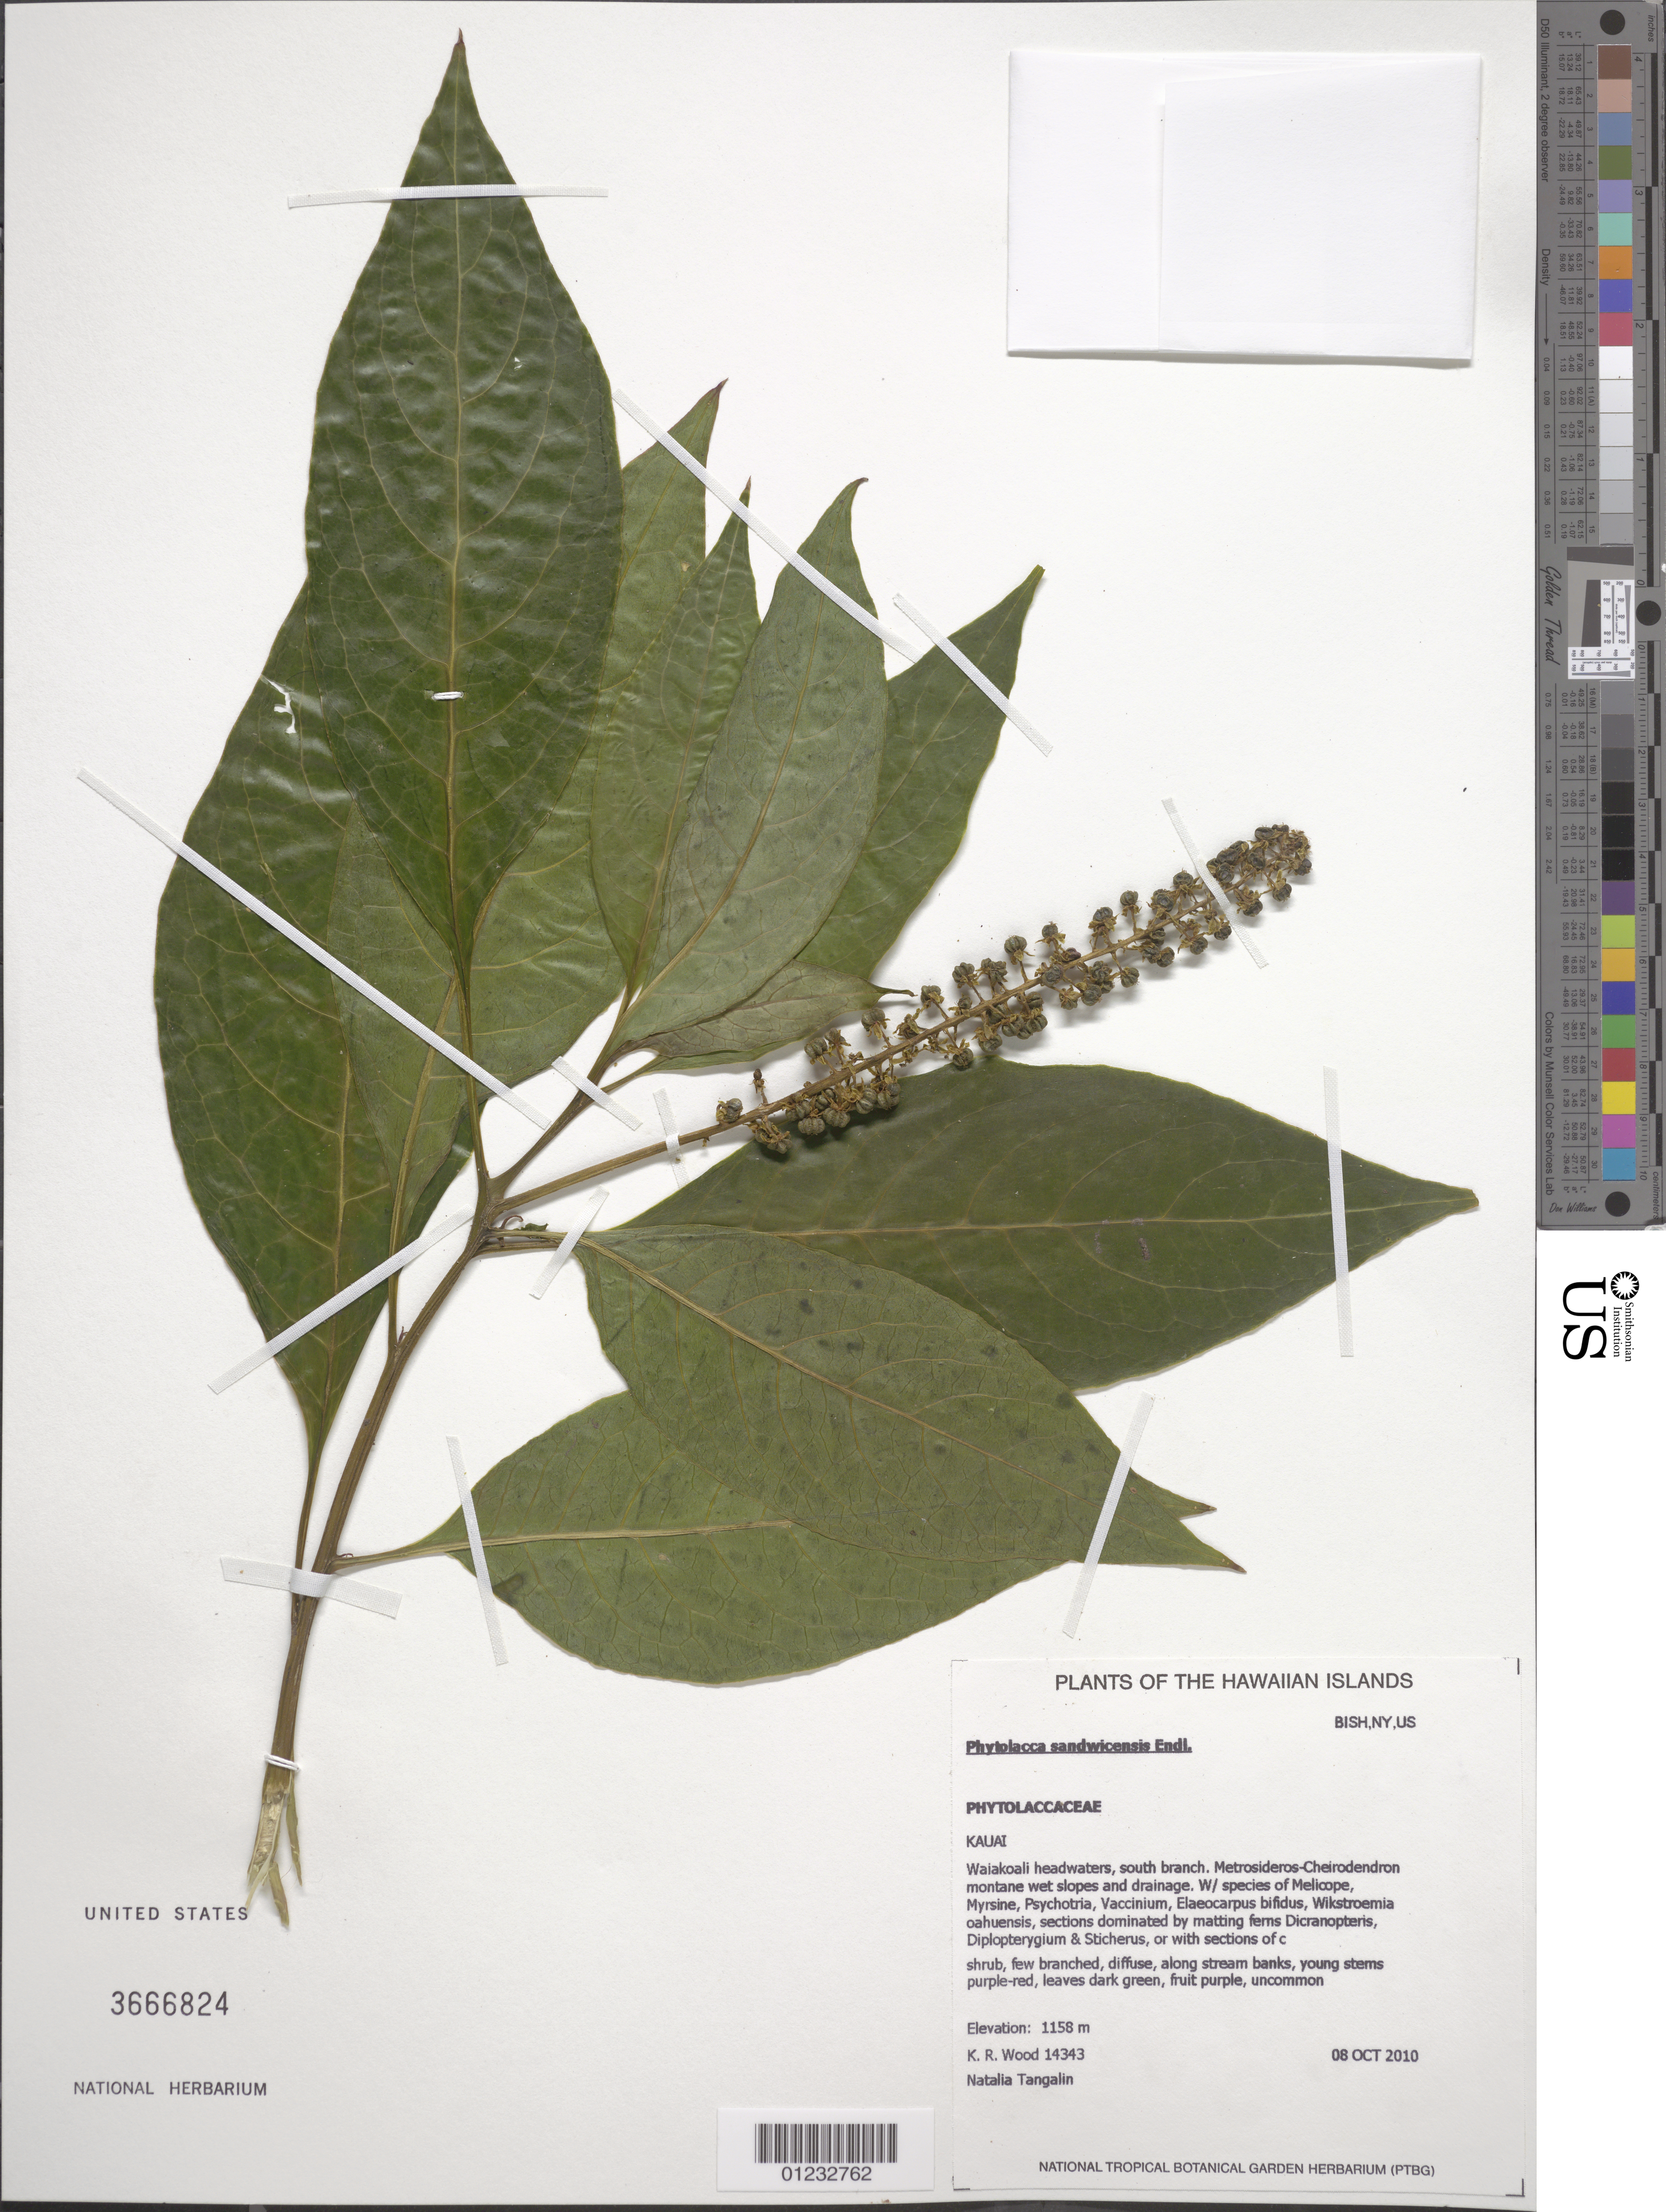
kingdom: Plantae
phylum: Tracheophyta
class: Magnoliopsida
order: Caryophyllales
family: Phytolaccaceae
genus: Phytolacca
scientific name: Phytolacca sandwicensis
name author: Endl.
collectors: K. R. Wood & N. Tangalin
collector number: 14343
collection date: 2010-10-08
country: United States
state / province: Hawaii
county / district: Kaui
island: Kaua'i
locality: Waiakoali headwaters, south branch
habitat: Montane wet slopes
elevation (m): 1158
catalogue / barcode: US 3666824